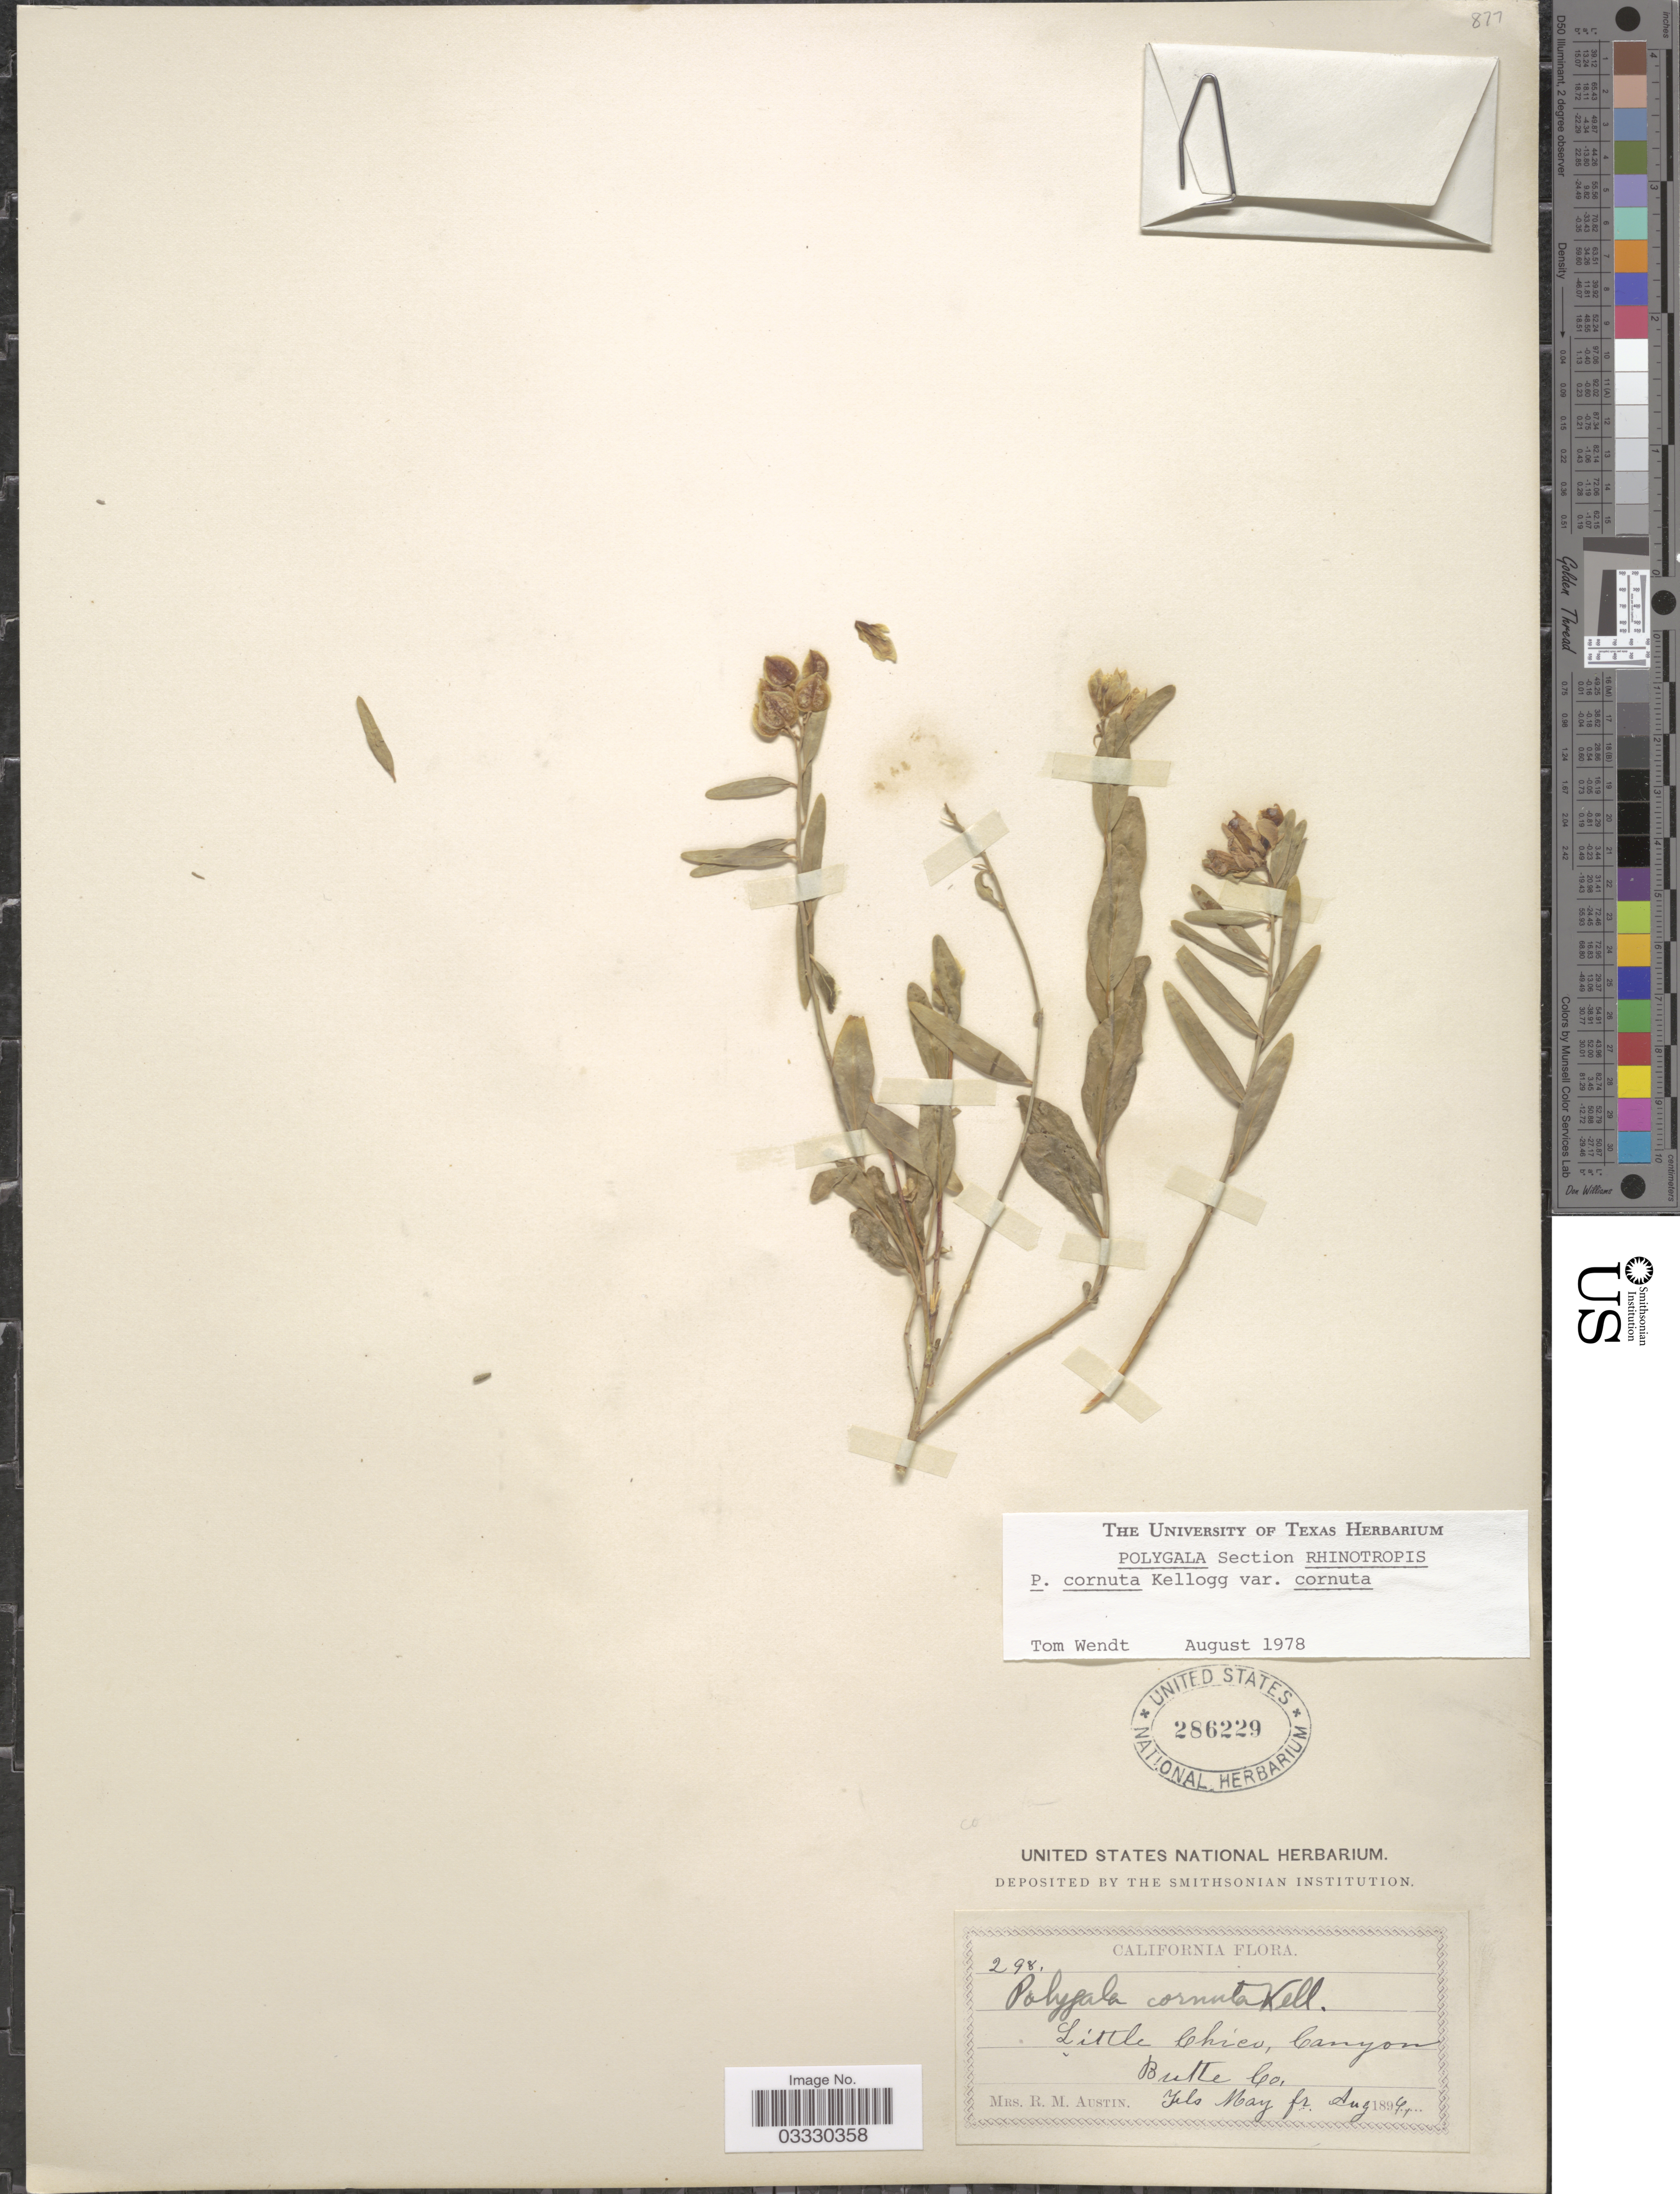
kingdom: Plantae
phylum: Tracheophyta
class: Magnoliopsida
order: Fabales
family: Polygalaceae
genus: Rhinotropis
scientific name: Rhinotropis cornuta var. cornuta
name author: (Kellogg) J.R. Abbott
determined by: Strong, Mark T., (BOT), Smithsonian Institution - National Museum of Natural History (UNITED STATES)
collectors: R. Austin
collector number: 298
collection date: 1884-05/1884-08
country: United States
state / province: California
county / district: Butte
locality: Little Chico, Canyon, Butte Co.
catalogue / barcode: US 286229